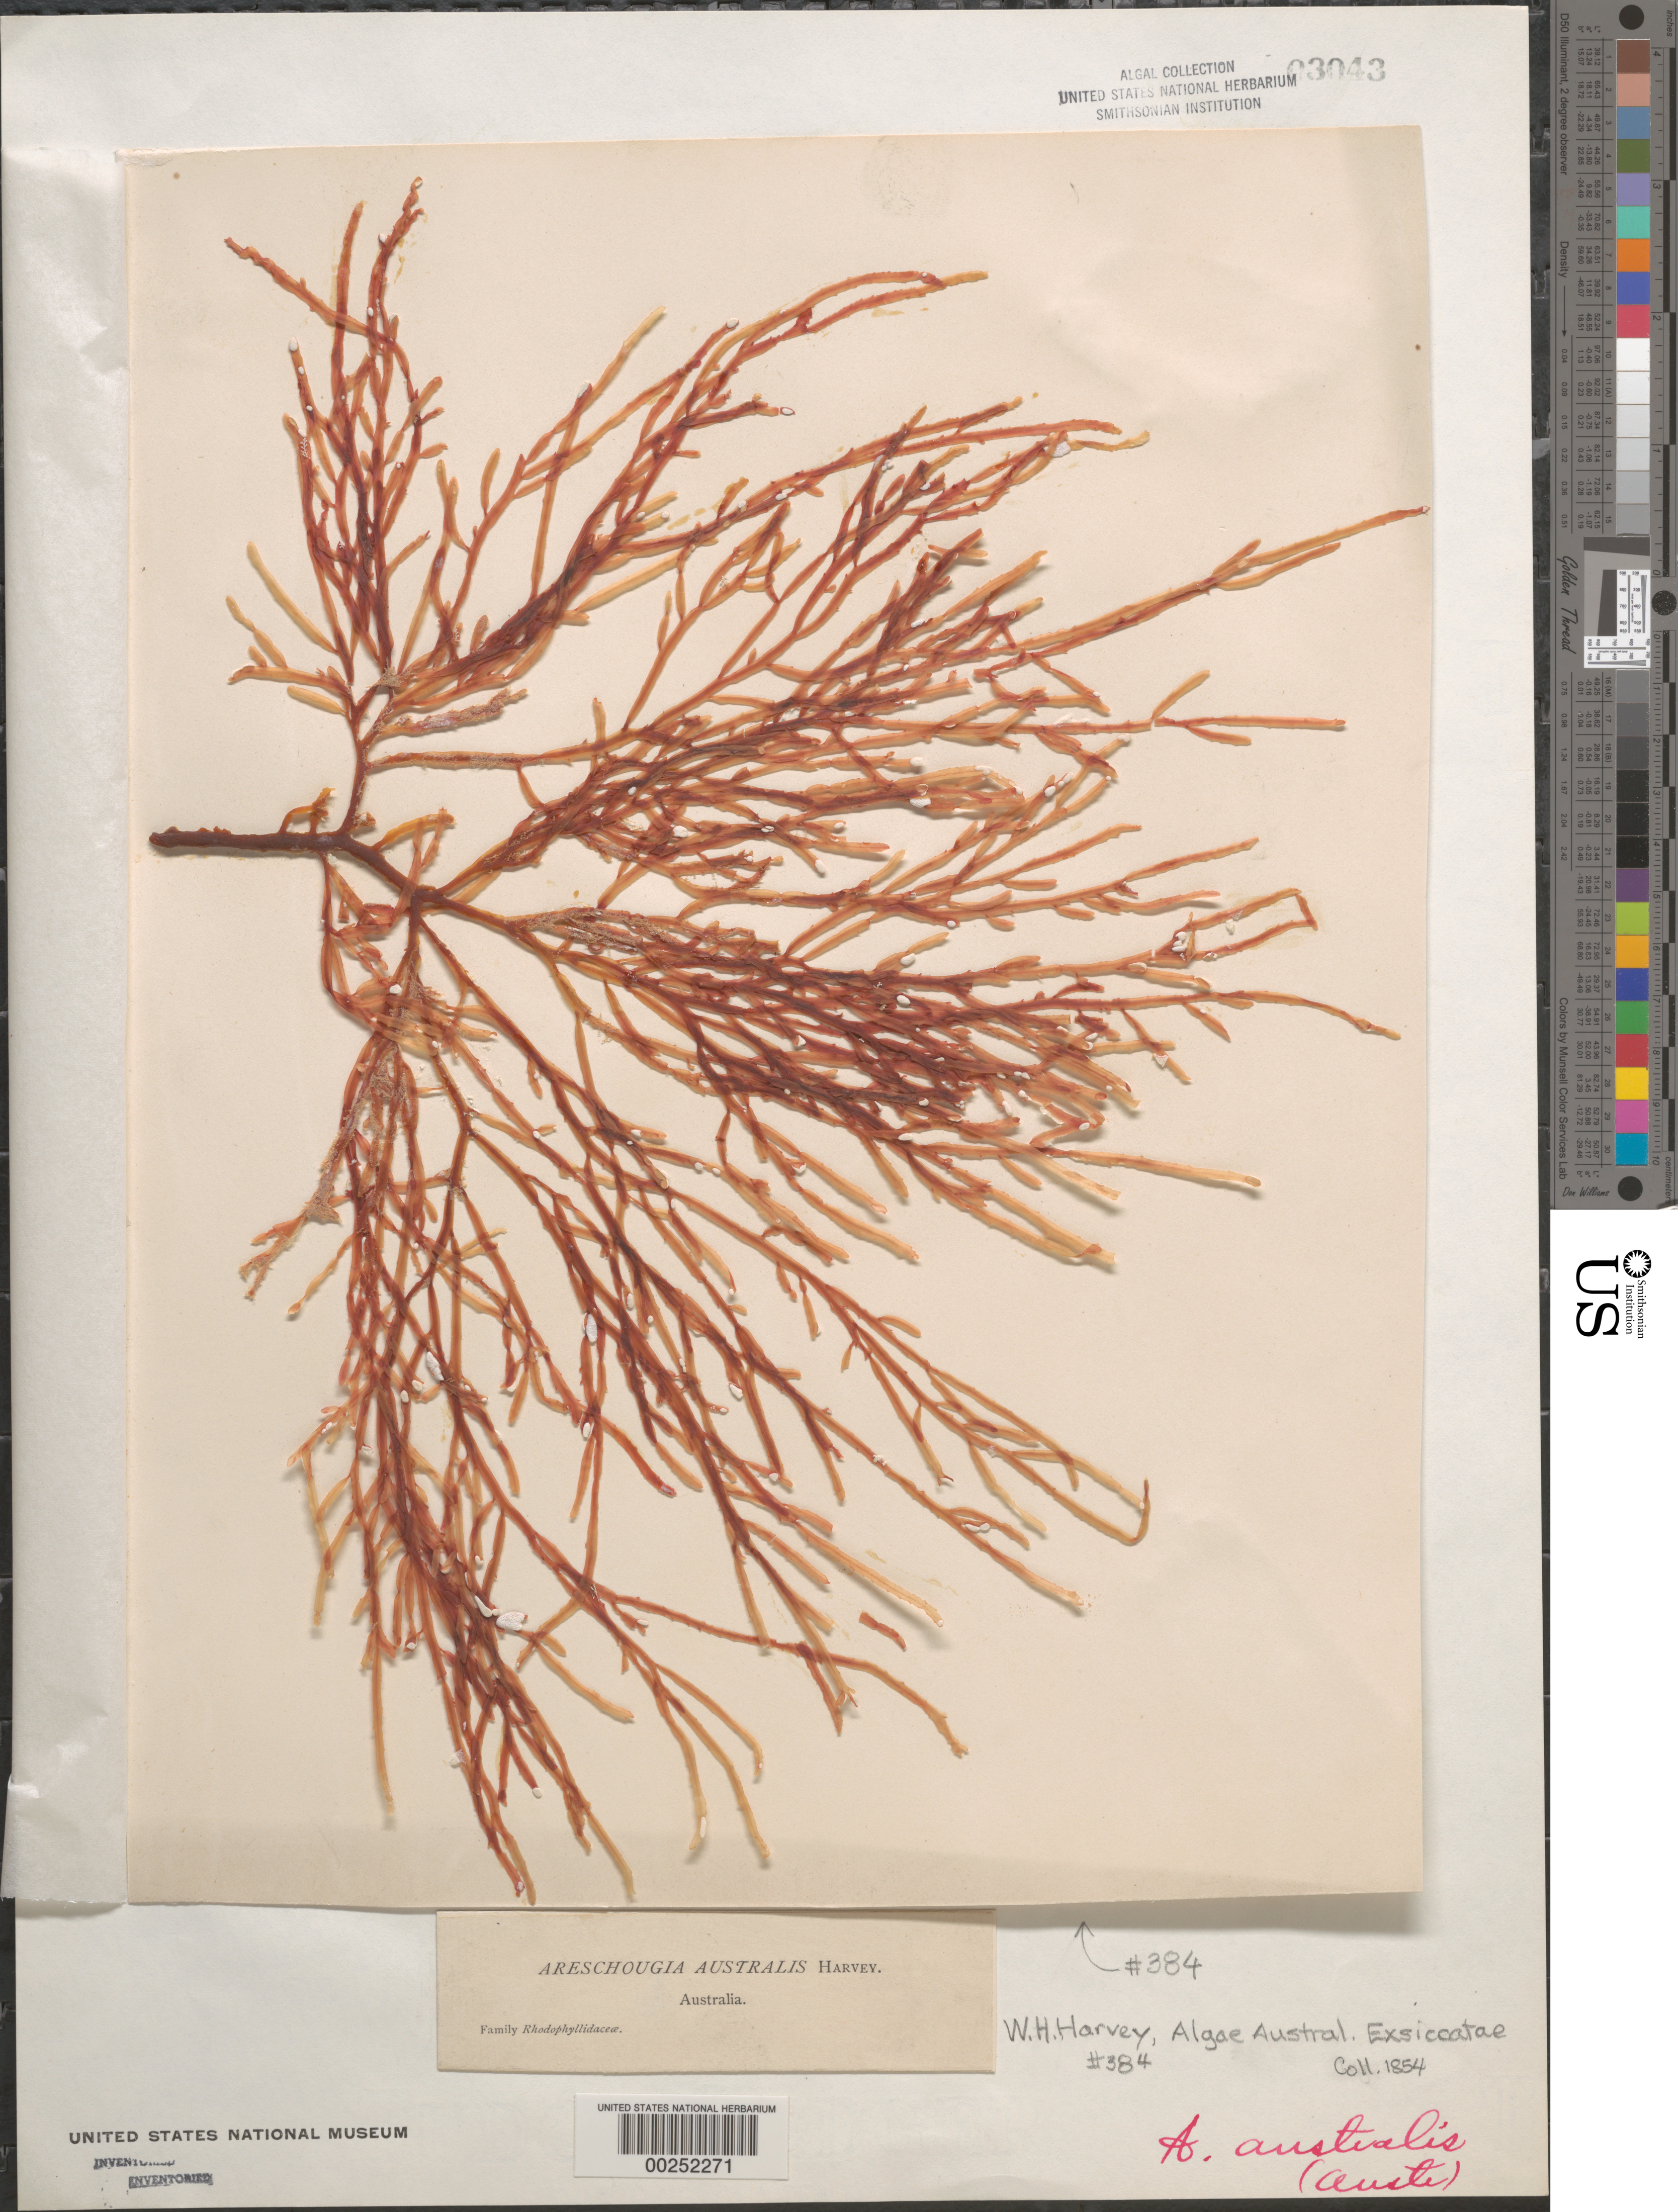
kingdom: Plantae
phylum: Rhodophyta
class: Florideophyceae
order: Gigartinales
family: Nizymeniaceae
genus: Nizymenia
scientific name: Nizymenia australis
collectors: W. Harvey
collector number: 384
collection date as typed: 1854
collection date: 1854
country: Australia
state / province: Western Australia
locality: Princess Royal Harbor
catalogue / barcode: US 3043